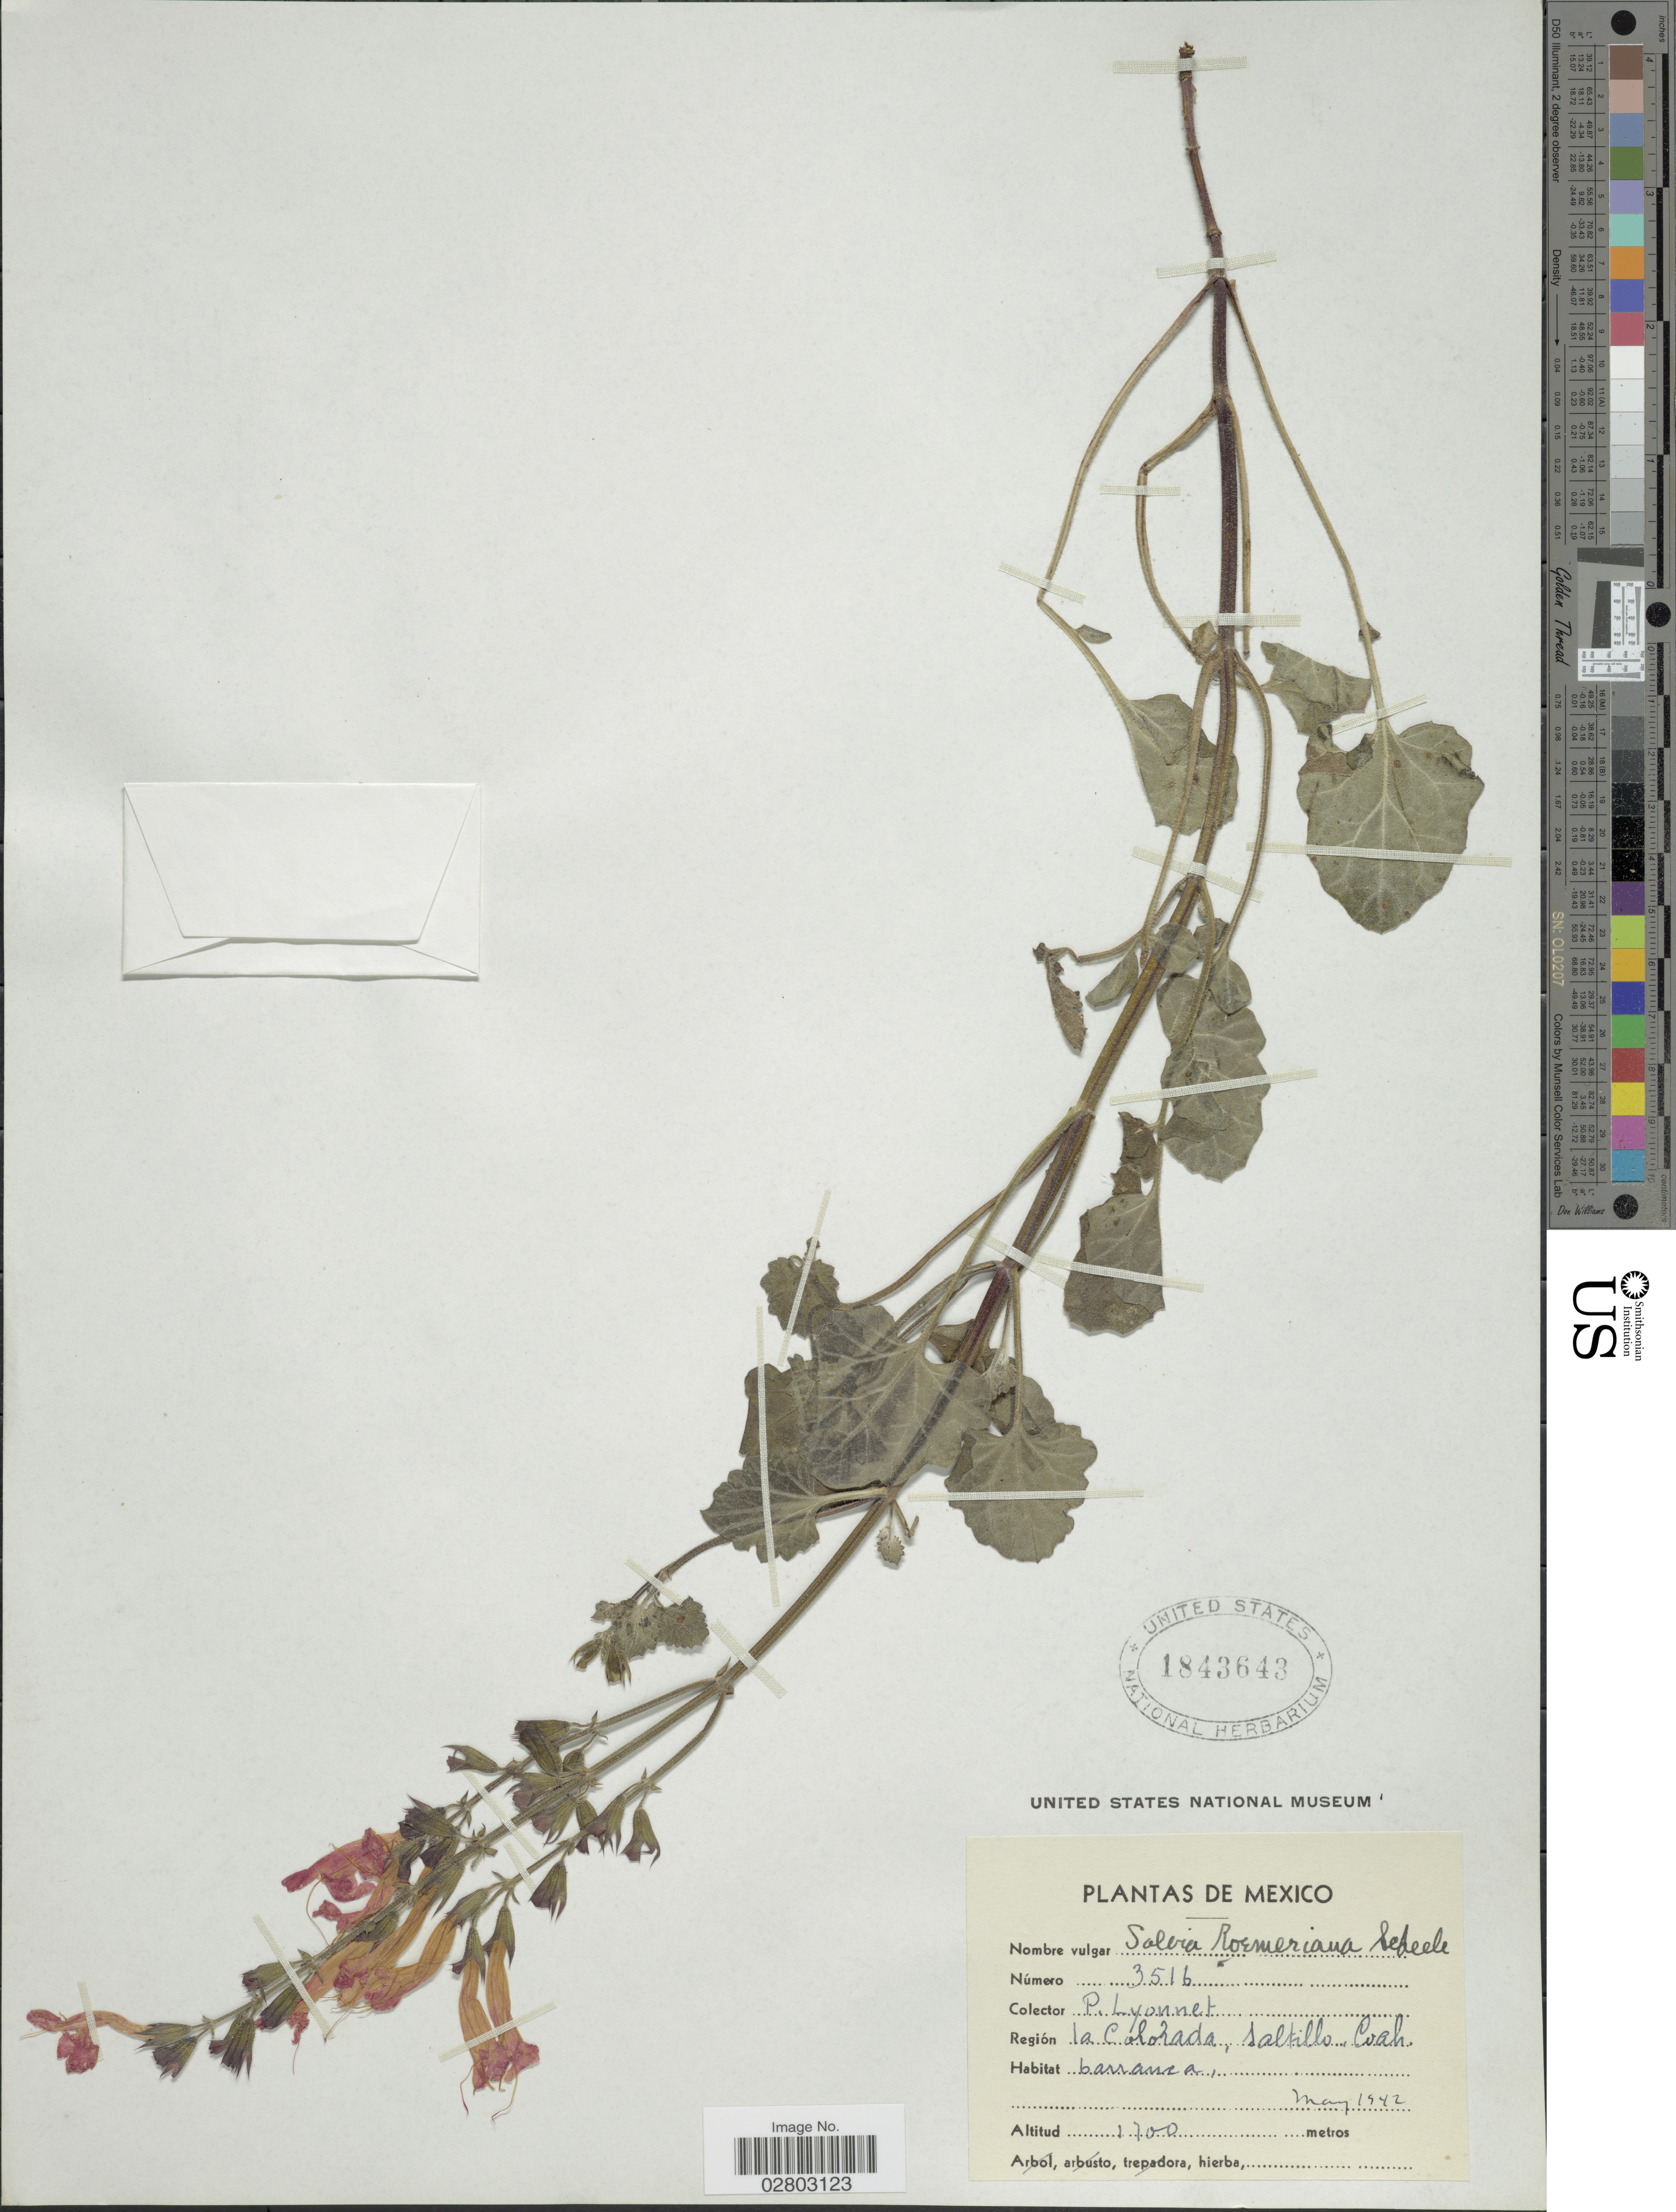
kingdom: Plantae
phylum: Tracheophyta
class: Magnoliopsida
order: Lamiales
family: Lamiaceae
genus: Salvia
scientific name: Salvia roemeriana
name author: Scheele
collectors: P. Lyonnet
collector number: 3516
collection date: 1942-05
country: Mexico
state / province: Coahuila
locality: Región la Colarada, Saltillo.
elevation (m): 1700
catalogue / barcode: US 1843643